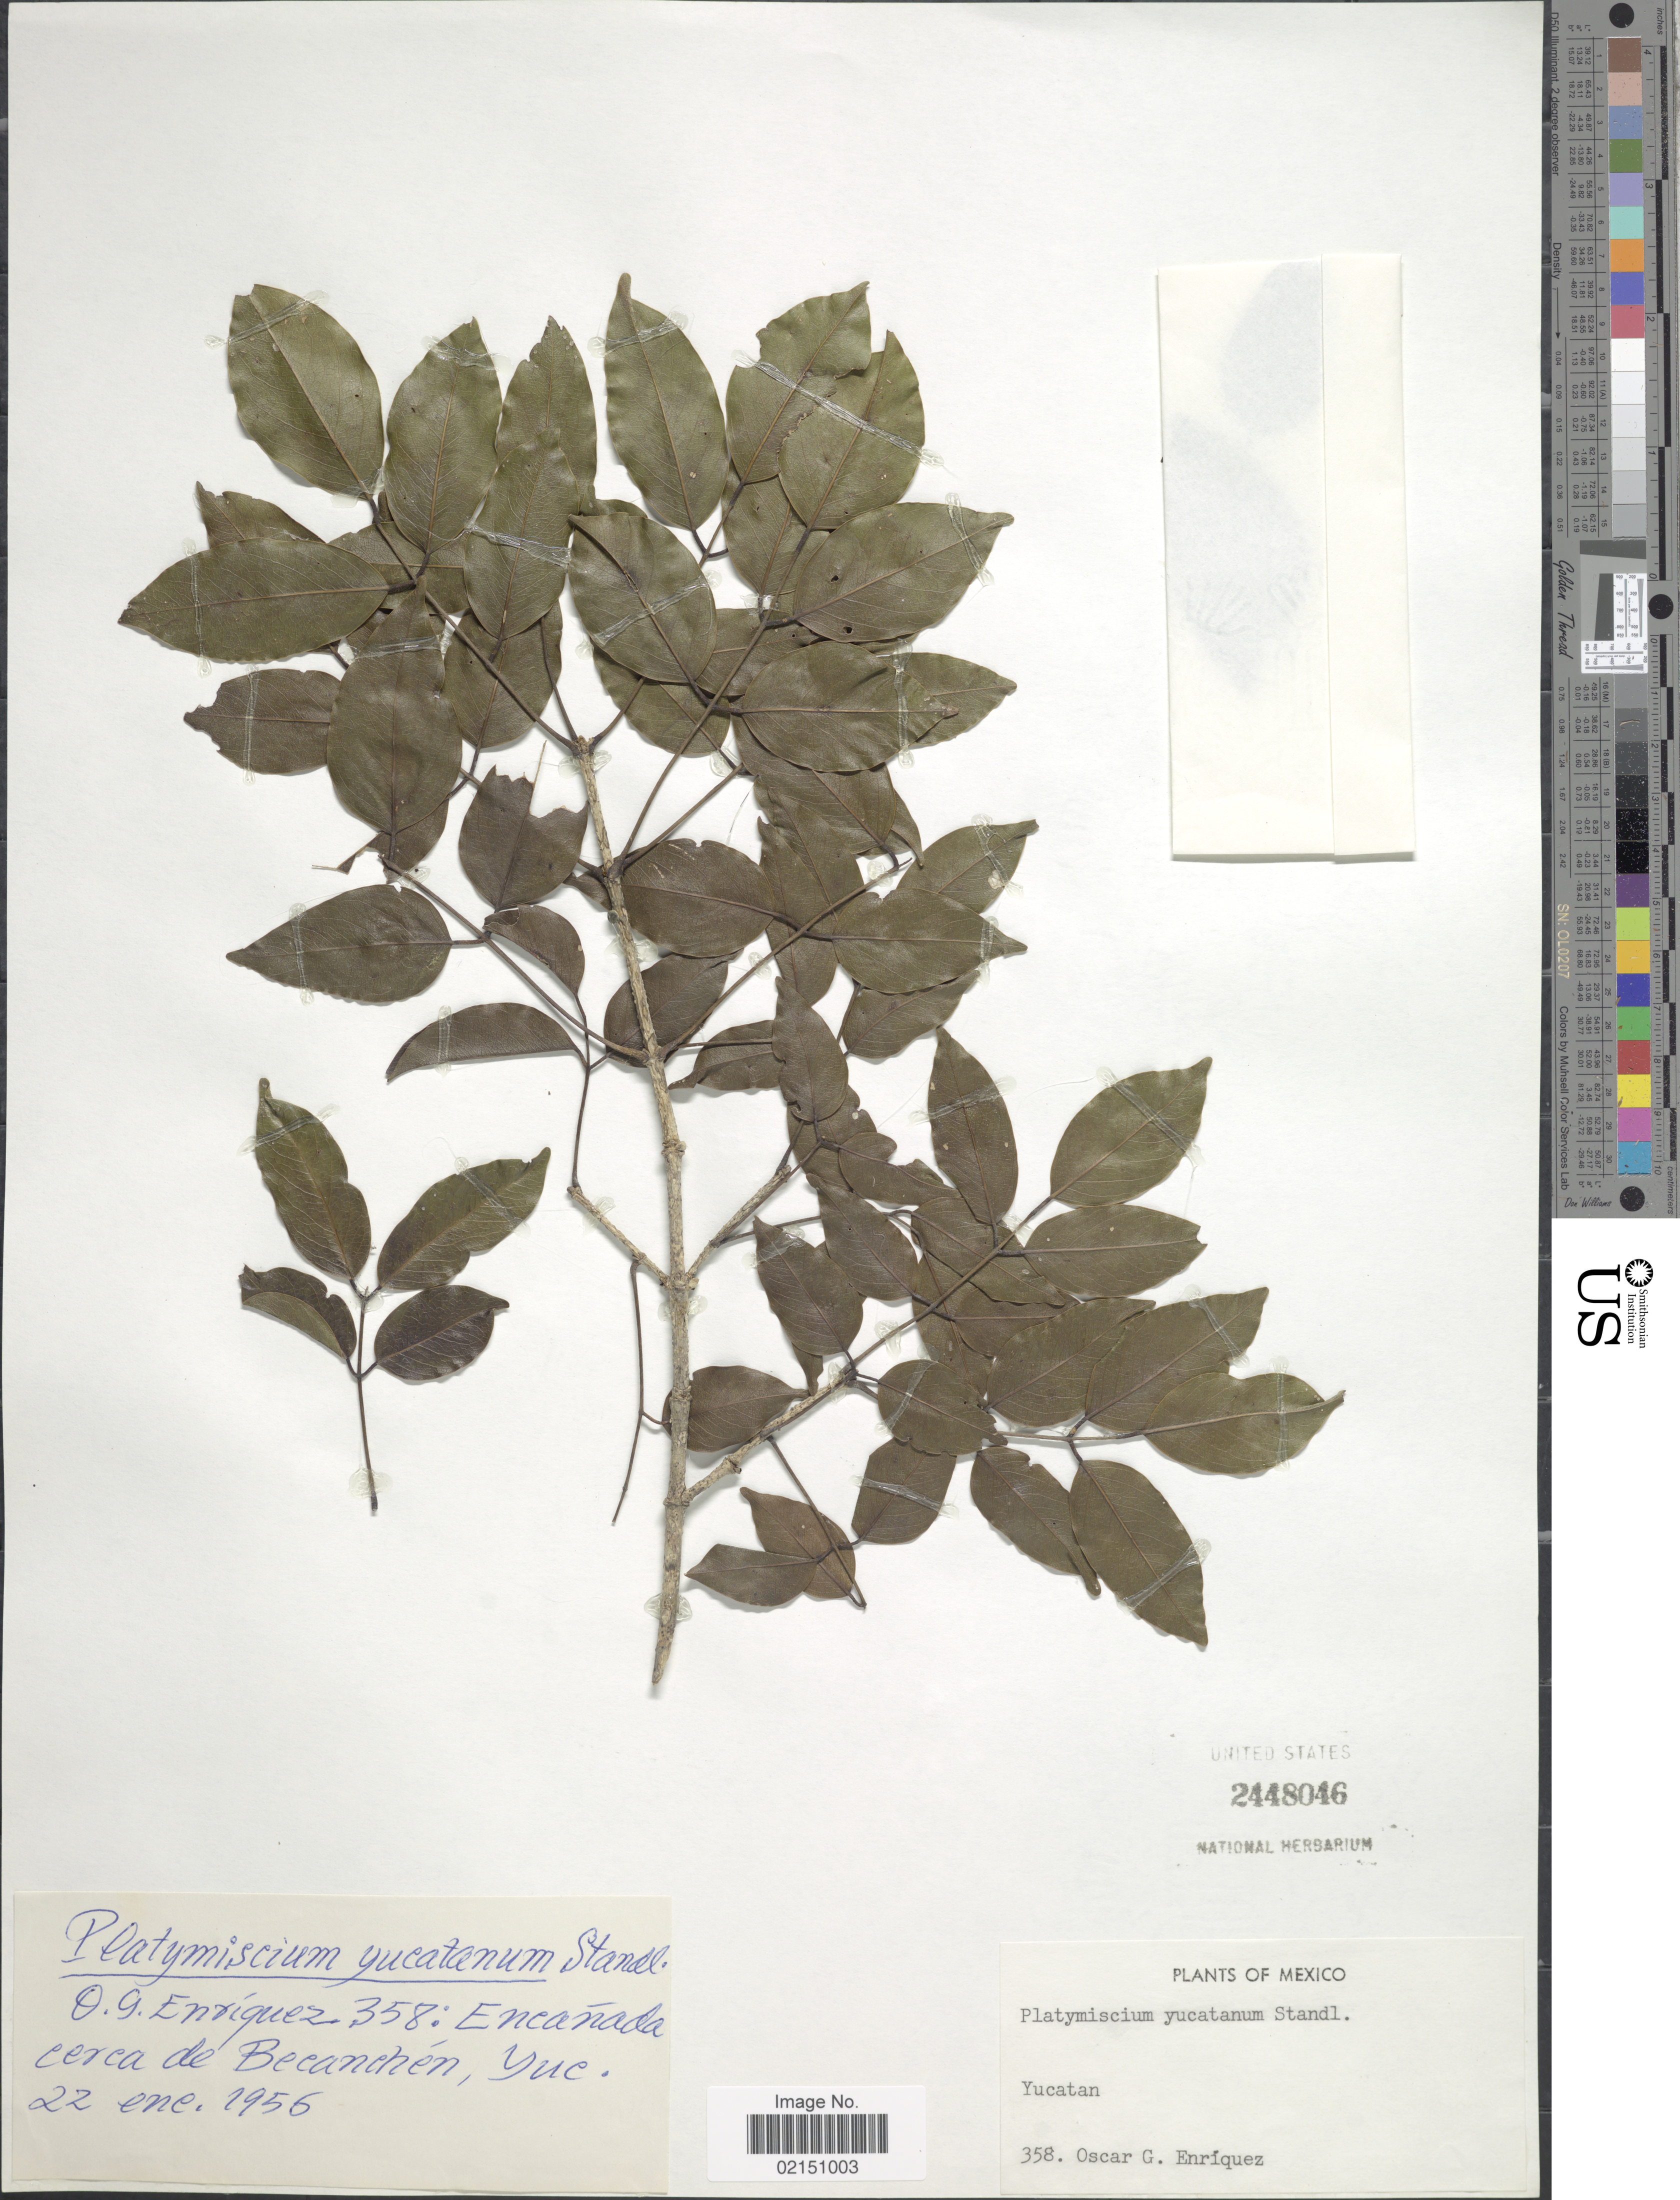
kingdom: Plantae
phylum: Tracheophyta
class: Magnoliopsida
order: Fabales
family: Fabaceae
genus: Platymiscium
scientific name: Platymiscium yucatanum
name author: Standl.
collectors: O. Enriquez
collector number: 358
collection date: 1956-01-22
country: Mexico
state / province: Yucatán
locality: Encanada cerca de Becanchén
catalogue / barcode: US 2448046